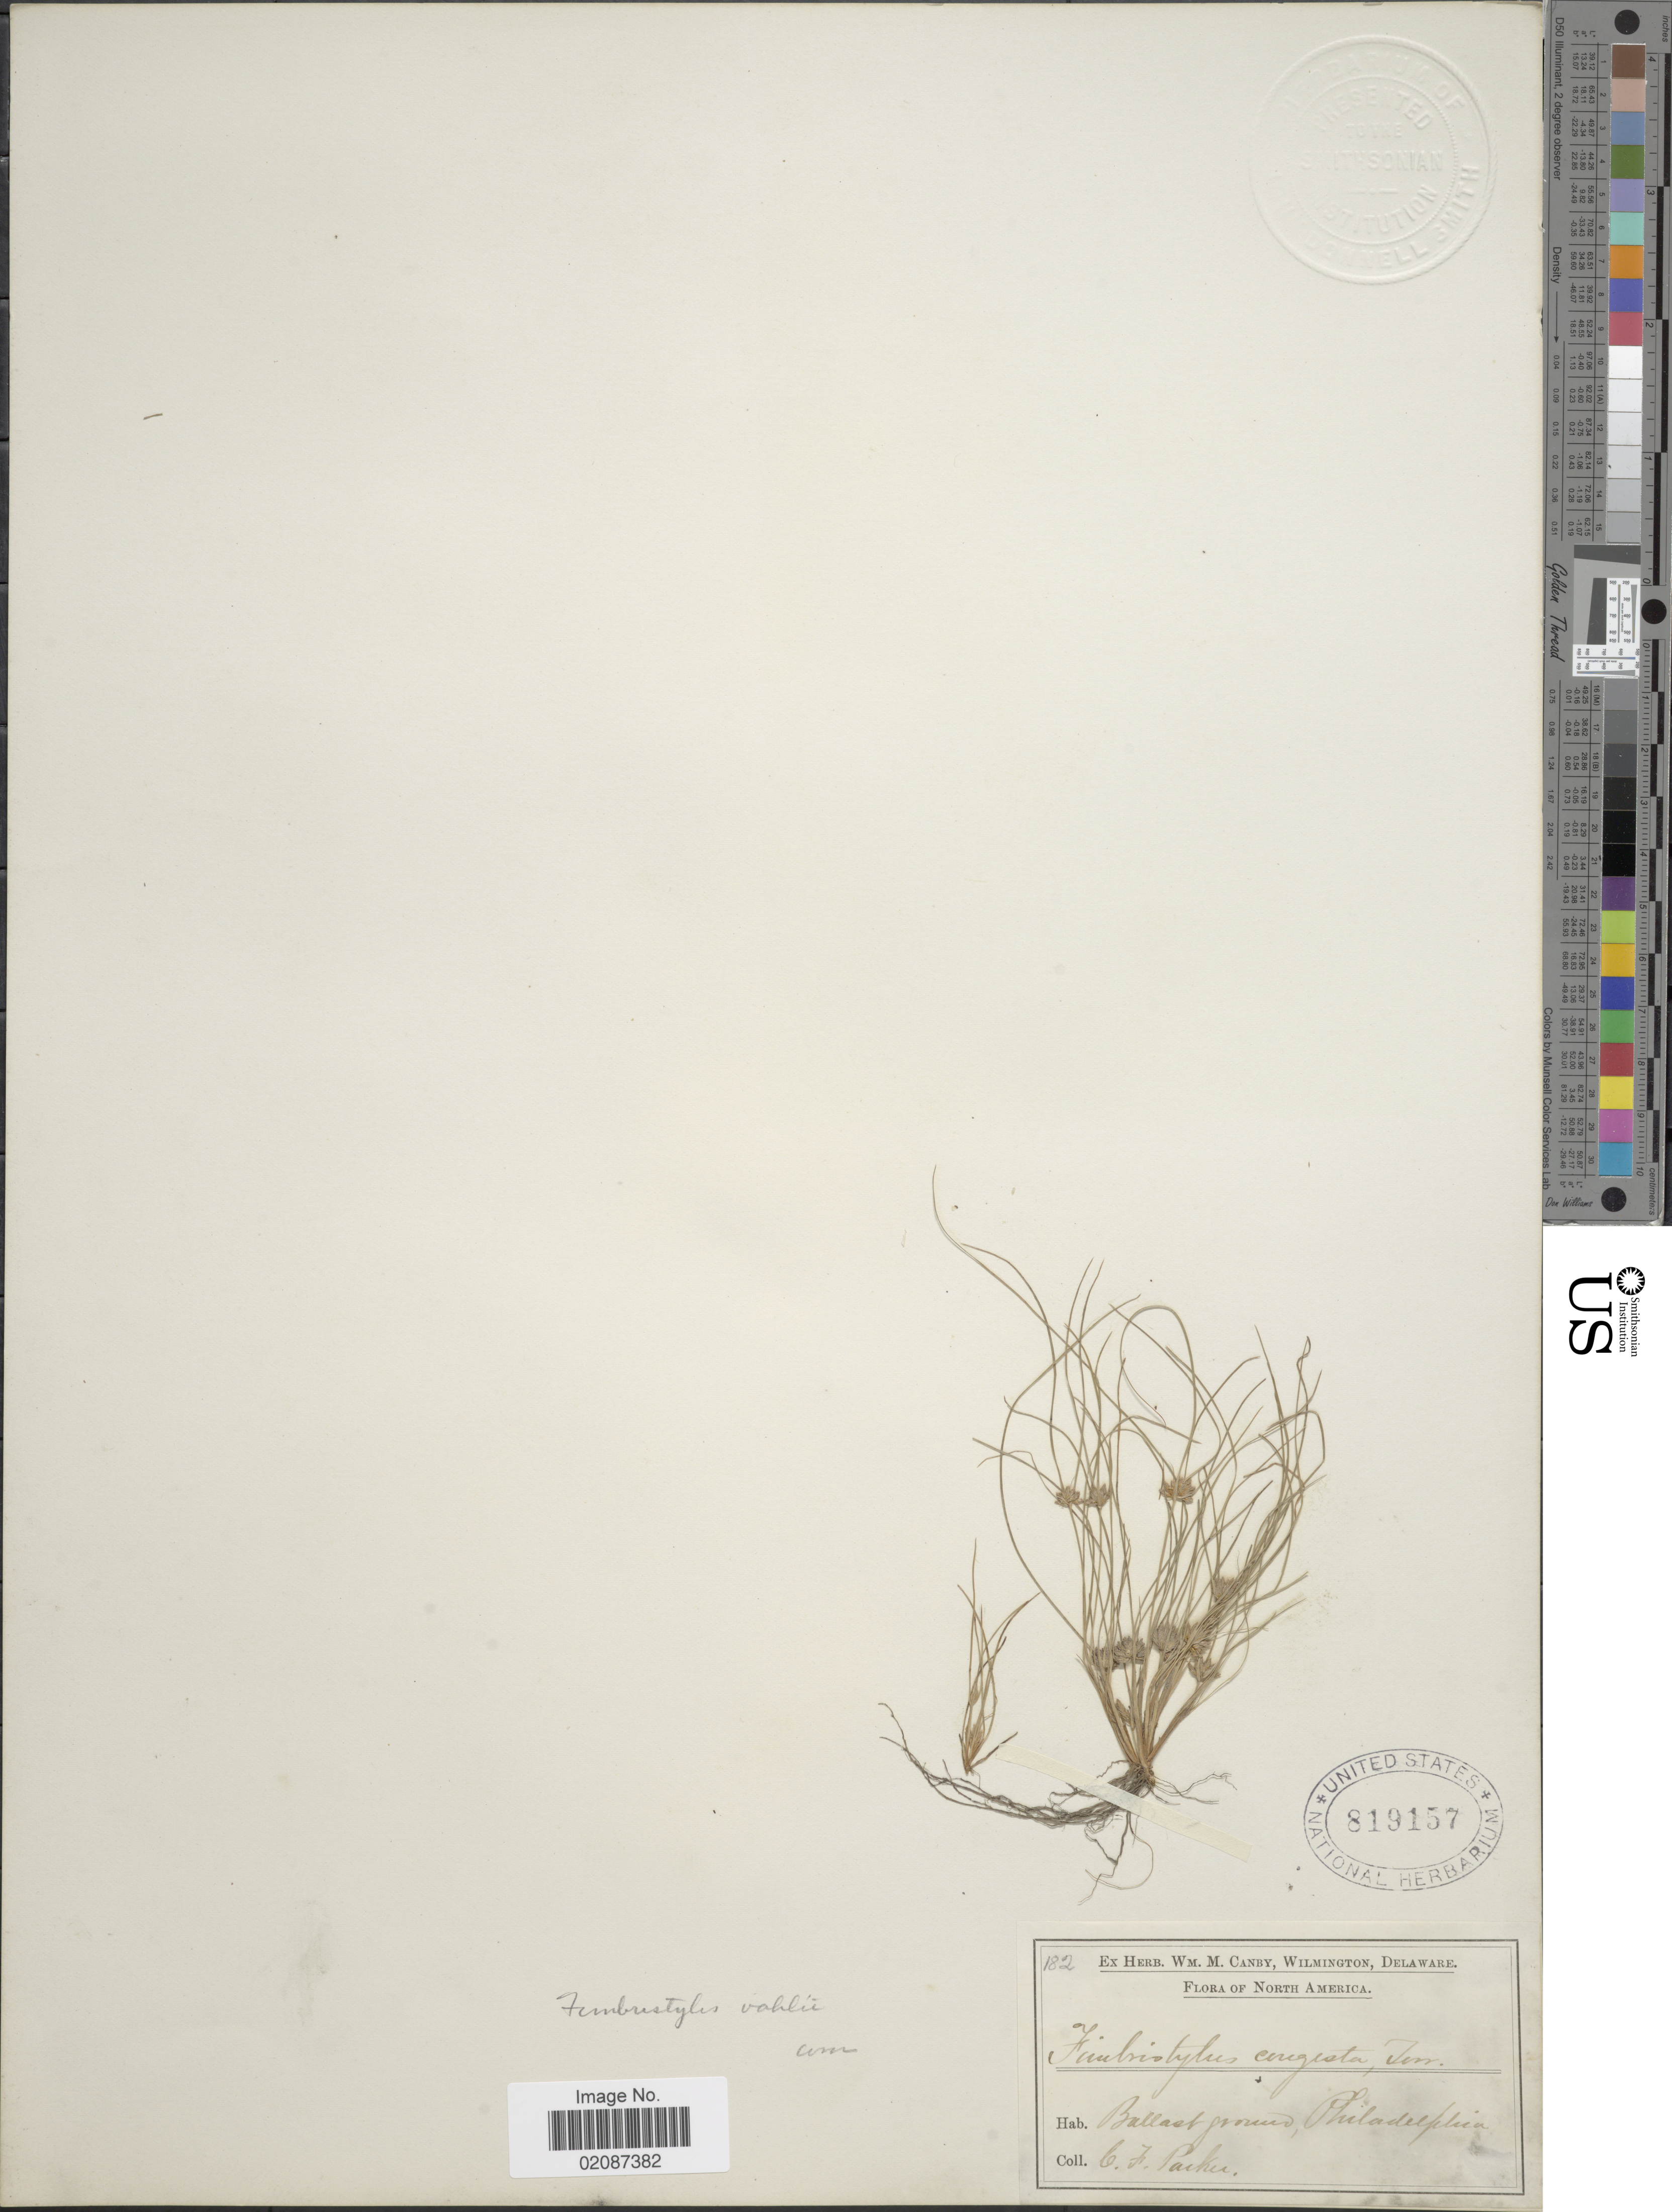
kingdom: Plantae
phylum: Tracheophyta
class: Liliopsida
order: Poales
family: Cyperaceae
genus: Fimbristylis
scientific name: Fimbristylis vahlii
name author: (Lam.) Link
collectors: C. F. Parker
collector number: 182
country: United States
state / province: Pennsylvania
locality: North America, Ballast ground, Philadelphia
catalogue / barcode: US 819157